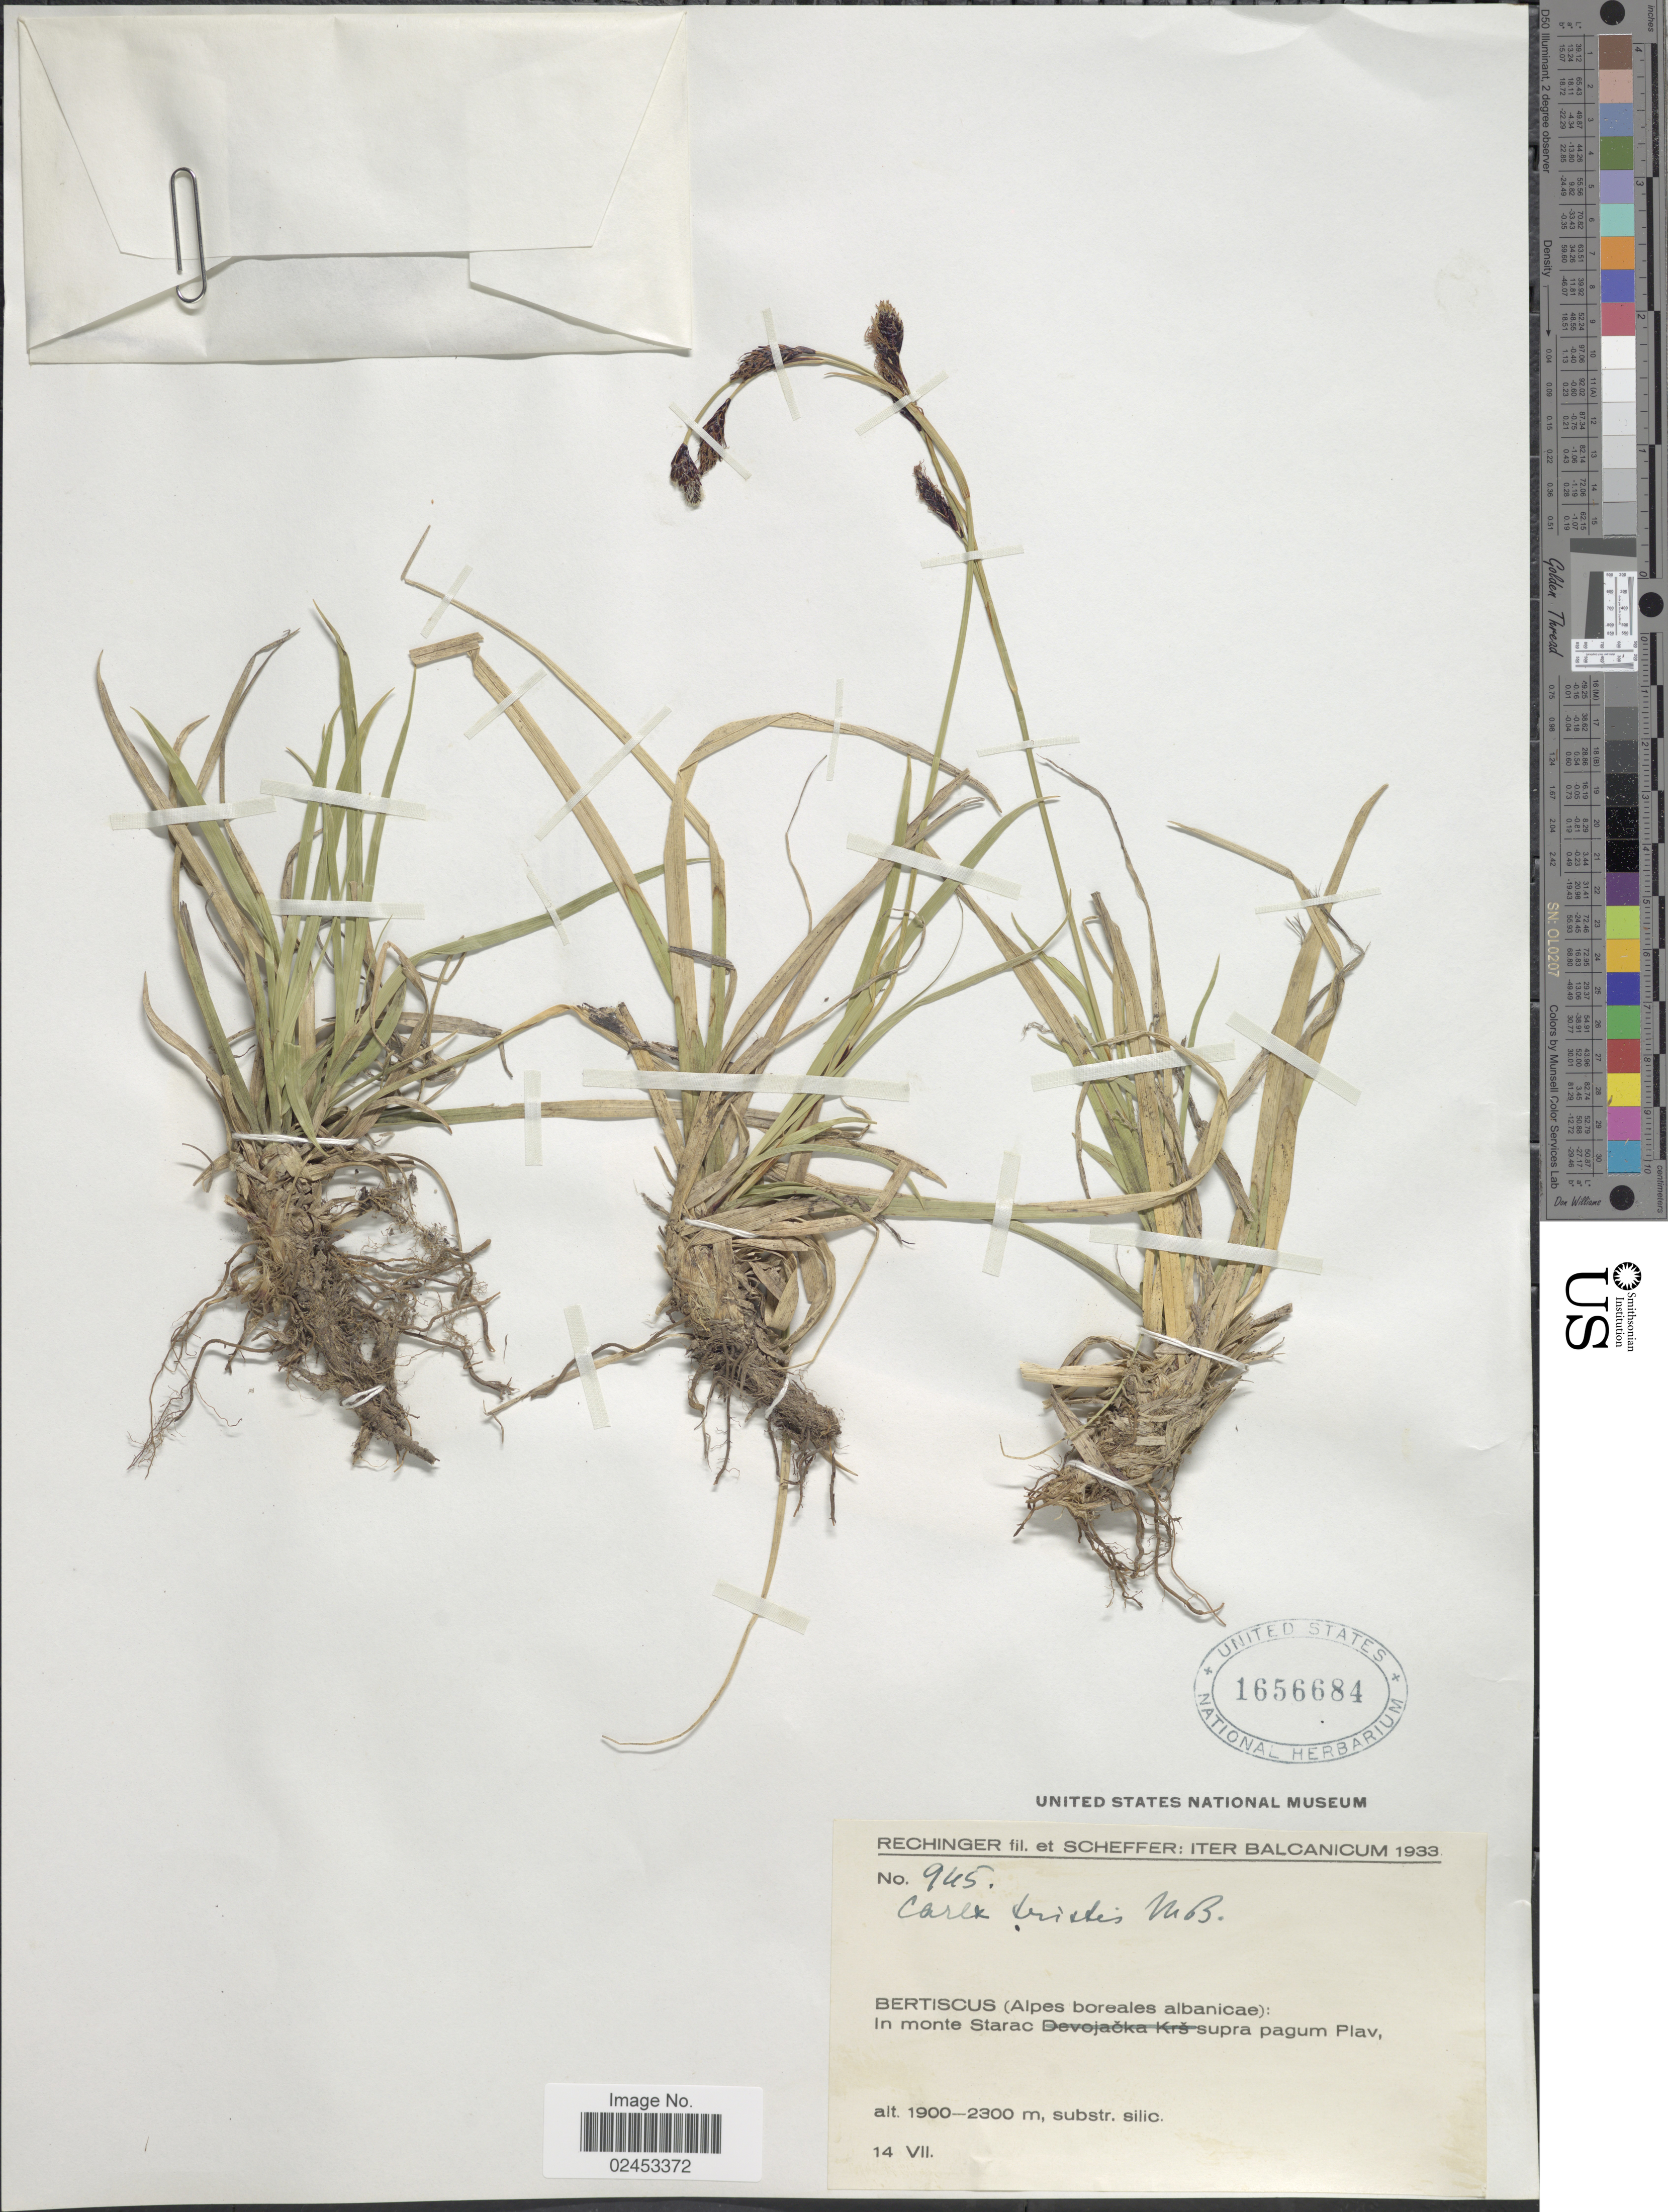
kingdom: Plantae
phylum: Tracheophyta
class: Liliopsida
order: Poales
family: Cyperaceae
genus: Carex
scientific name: Carex tristis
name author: M. Bieb.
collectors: -- Rechinger & Scheffer, --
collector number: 945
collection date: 1933-07-14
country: Montenegro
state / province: Plav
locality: Bertiscus (Alpes boreales albanicae); In monte Starac (Mt. Starac) supra pagum Plav (Opstina Plav)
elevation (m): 1900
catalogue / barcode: US 1656684